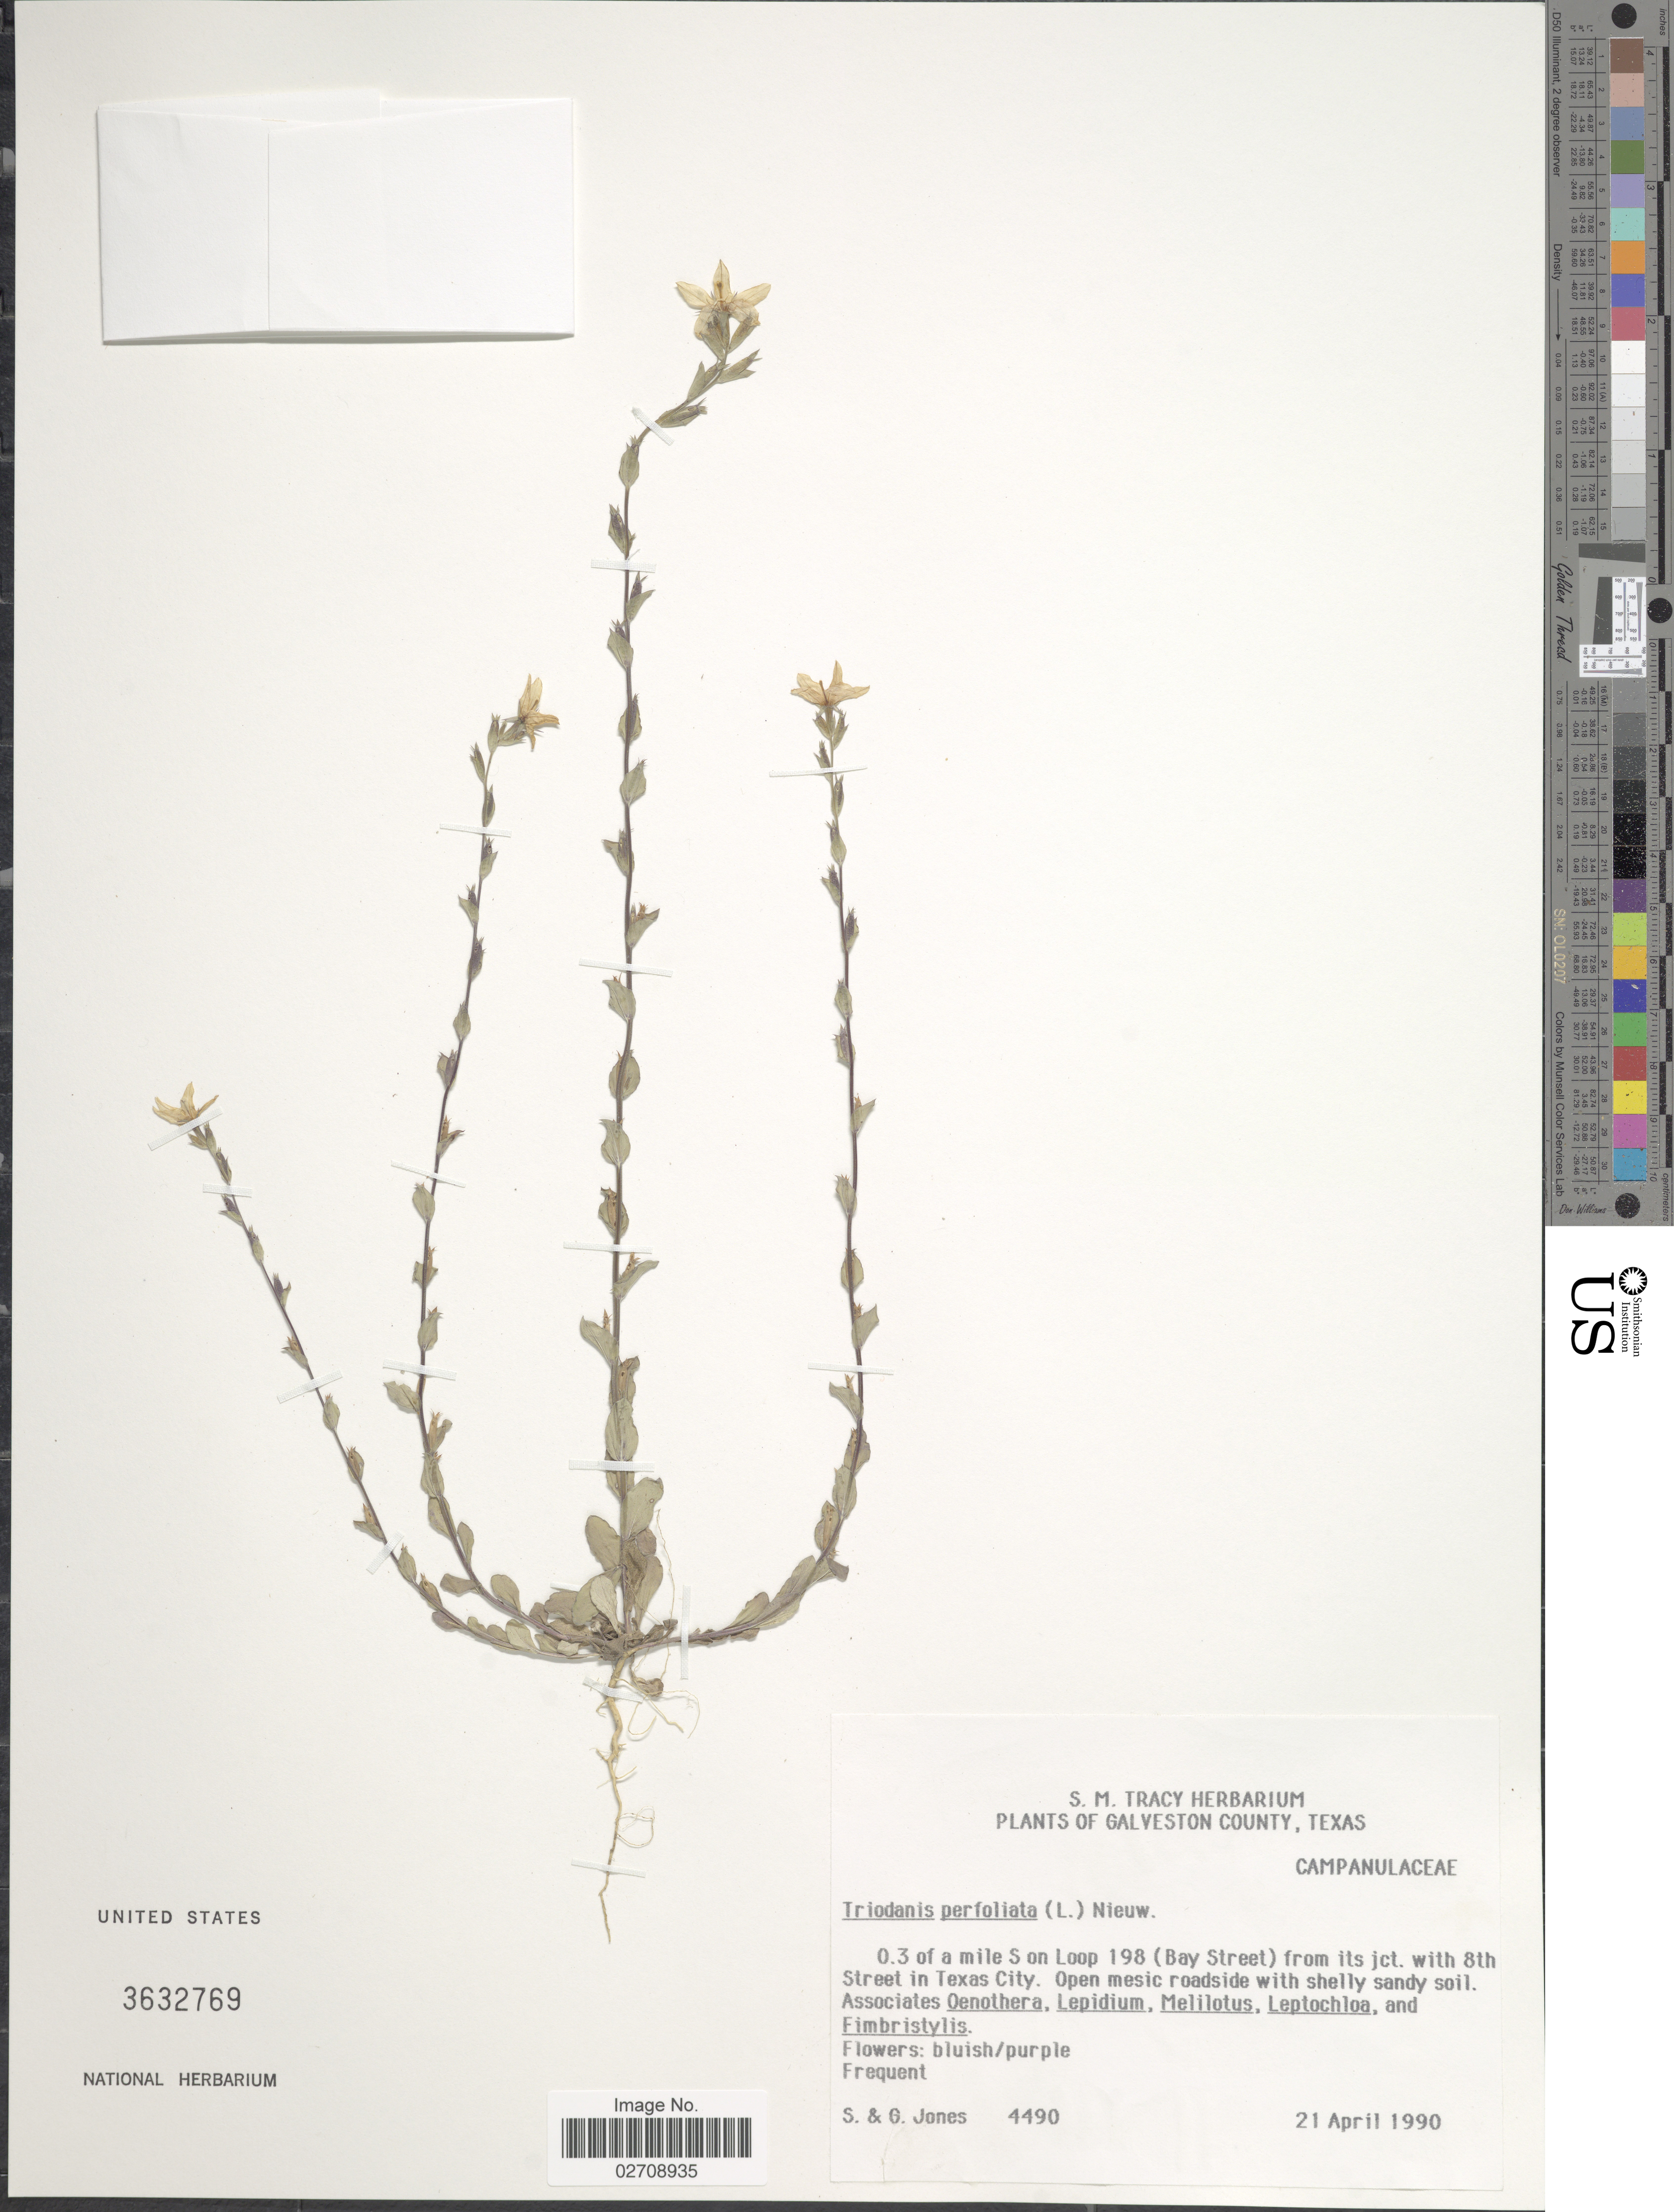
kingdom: Plantae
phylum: Tracheophyta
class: Magnoliopsida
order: Asterales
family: Campanulaceae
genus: Triodanis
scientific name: Triodanis perfoliata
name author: (L.) Nieuwl.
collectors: S. Jones & G. Jones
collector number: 4490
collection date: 1990-04-21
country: United States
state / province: Texas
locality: Galveston County. 0.3 of a mile S on Loop 198 (Bay Street) from its jct. with 8th Street in Texas City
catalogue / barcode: US 3632769